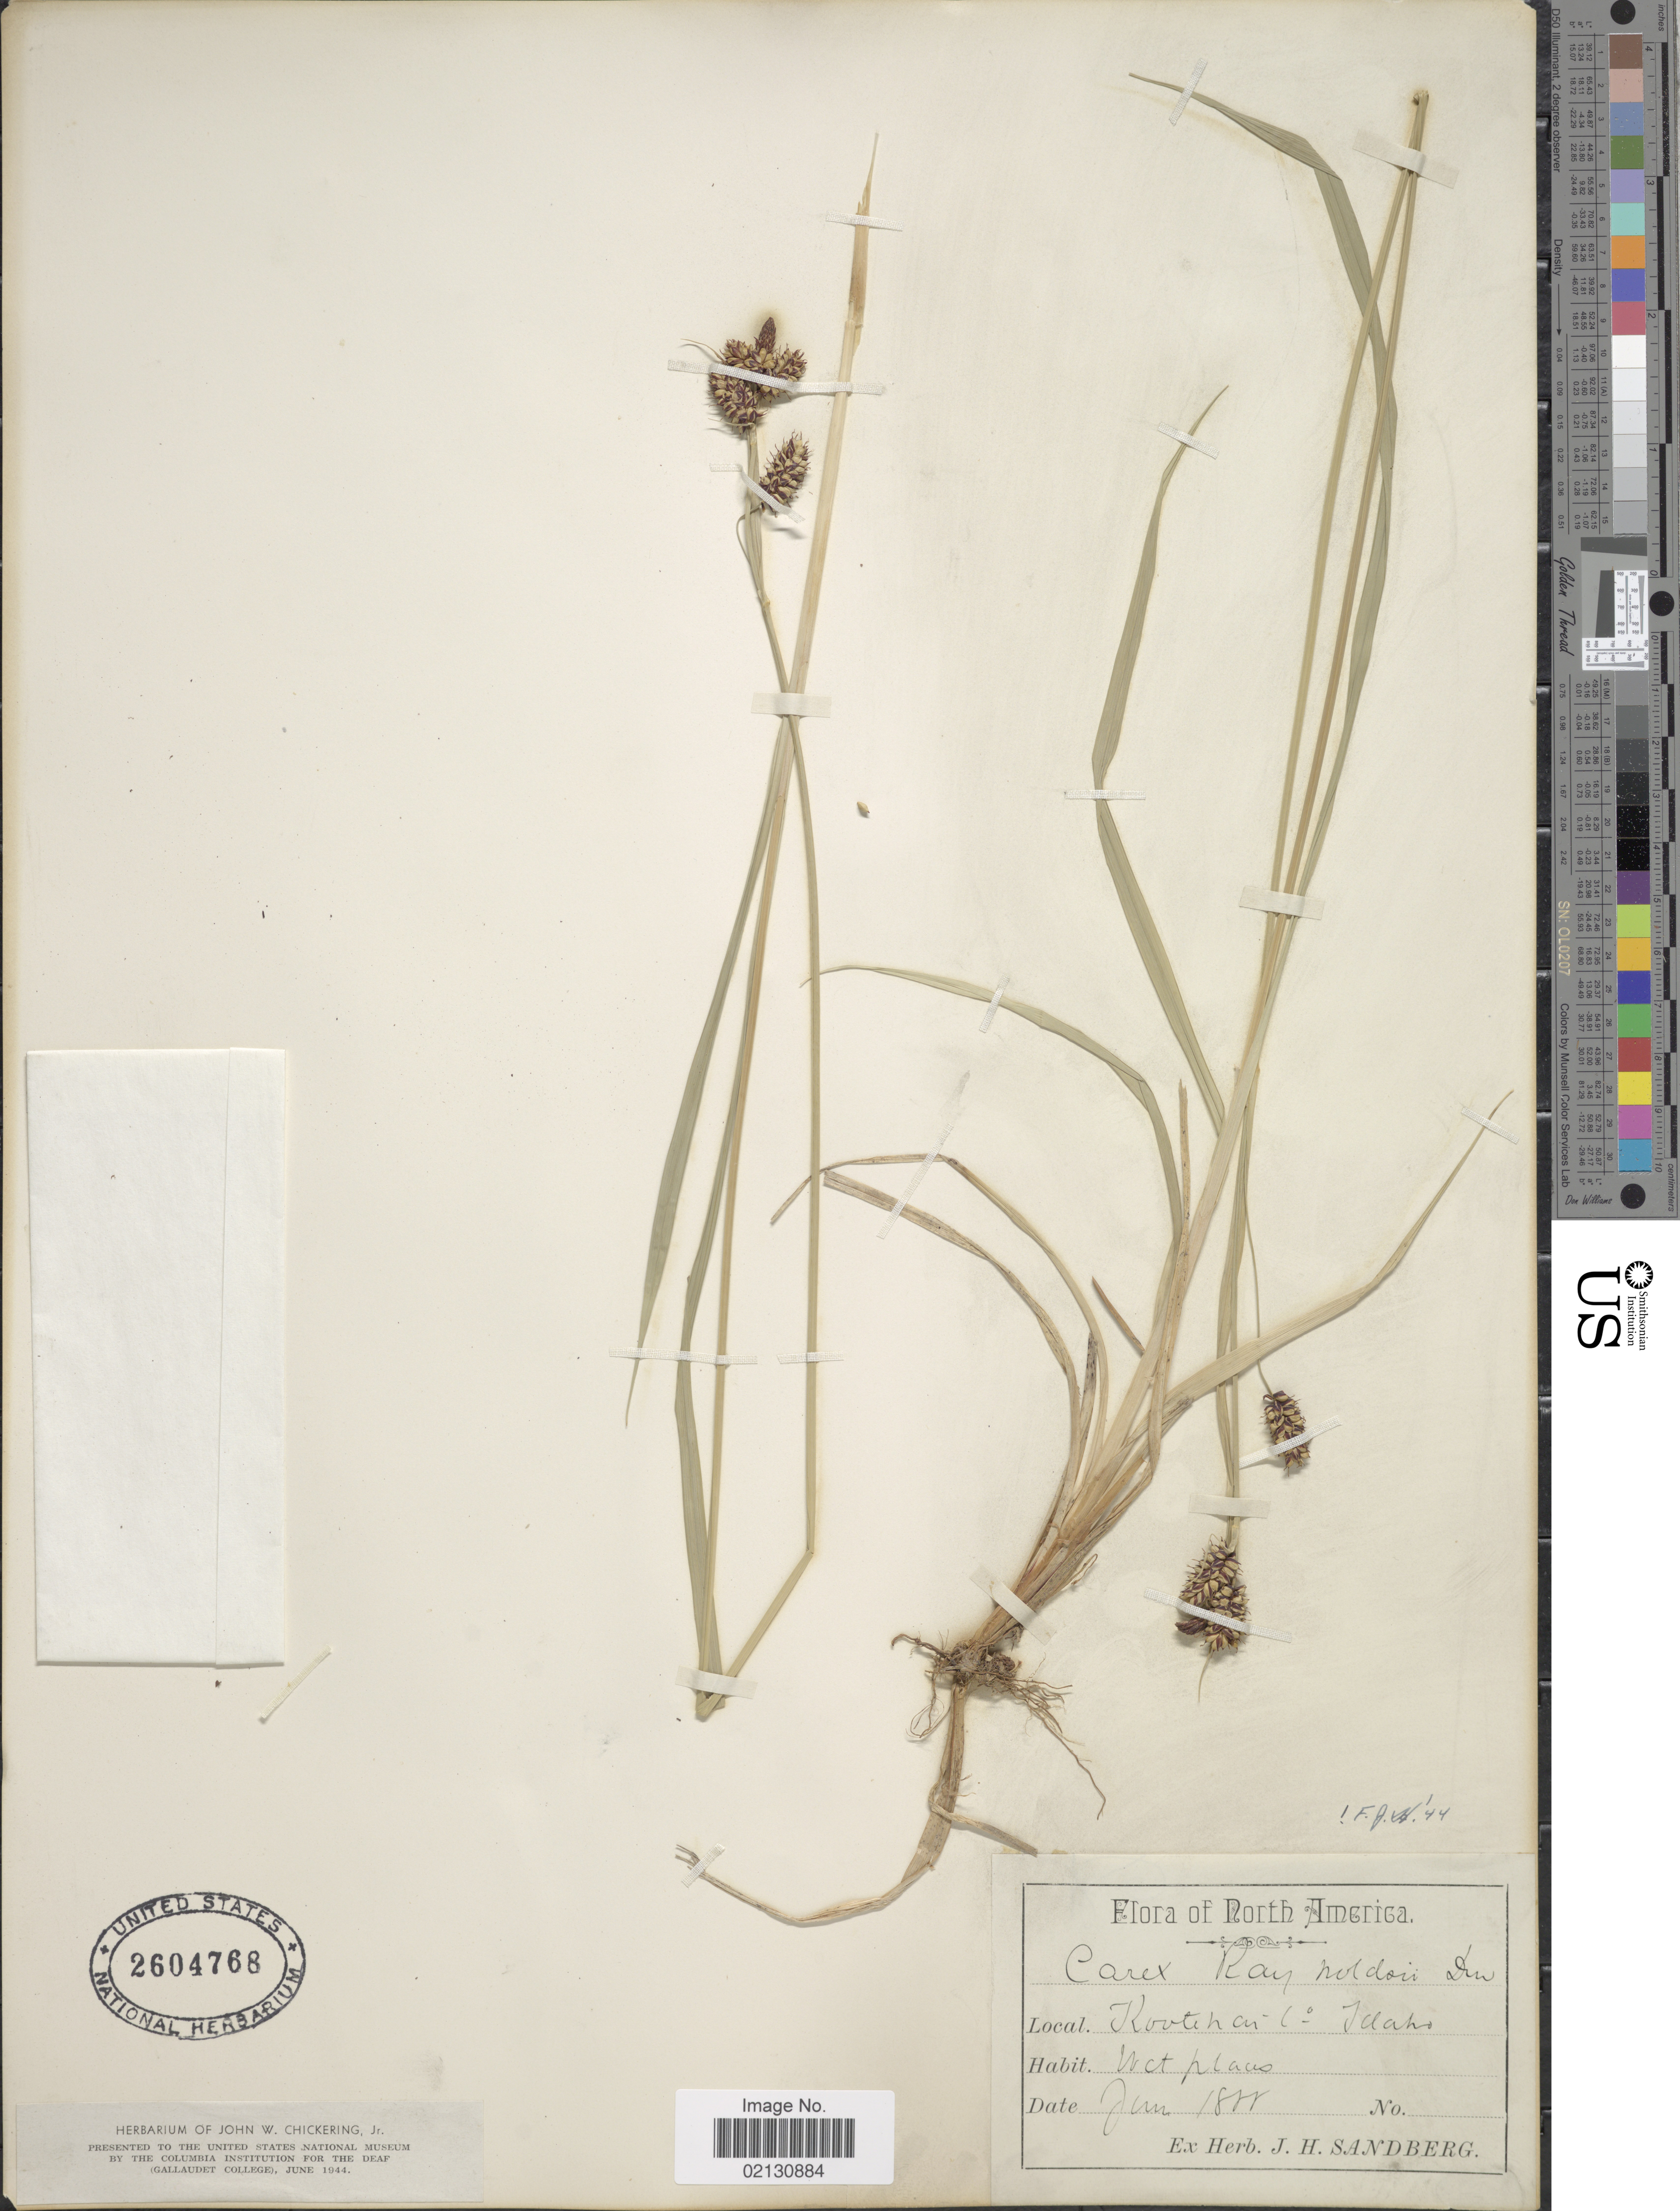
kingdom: Plantae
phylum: Tracheophyta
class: Liliopsida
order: Poales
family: Cyperaceae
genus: Carex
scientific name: Carex raynoldsii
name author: Dewey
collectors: ex. herb. J. H. Sandberg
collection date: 1888-06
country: United States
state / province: Idaho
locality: Kootenai Co.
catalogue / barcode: US 2604768